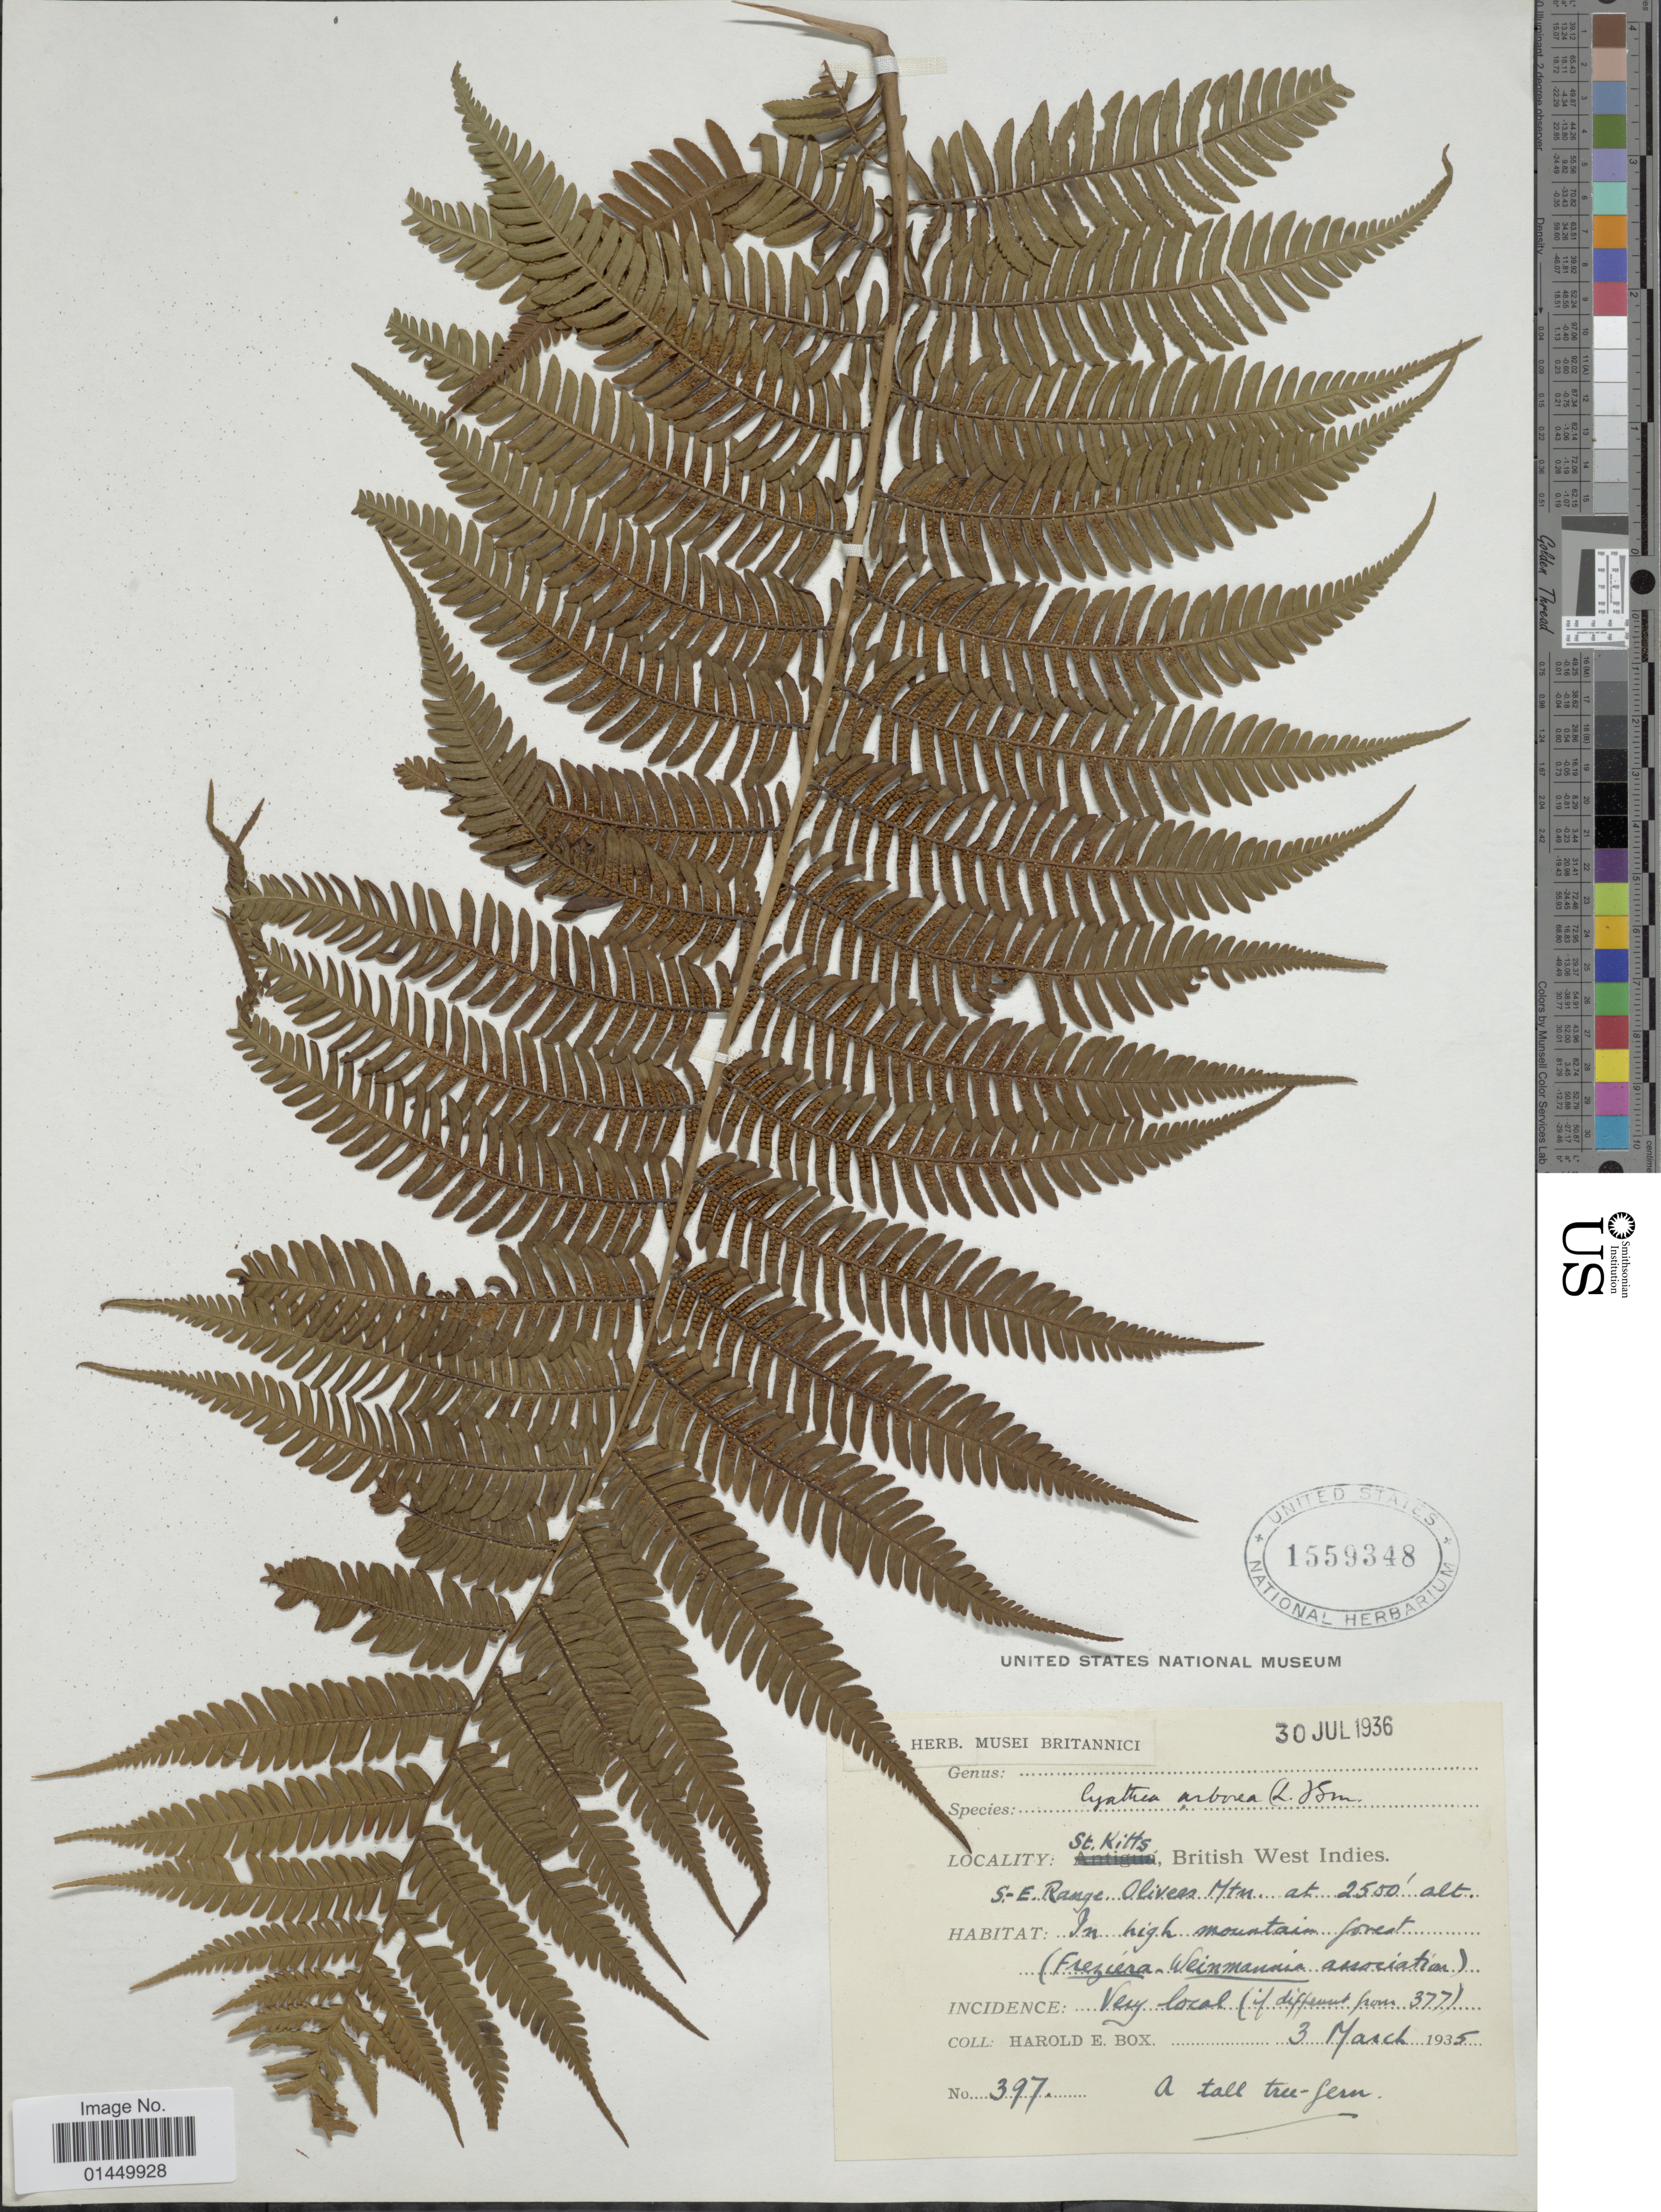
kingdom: Plantae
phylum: Tracheophyta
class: Polypodiopsida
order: Cyatheales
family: Cyatheaceae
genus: Cyathea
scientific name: Cyathea arborea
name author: (L.) Sm.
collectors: H. E. Box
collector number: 397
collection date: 1935-03-03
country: St. Christopher-Nevis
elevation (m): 762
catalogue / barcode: US 1559348